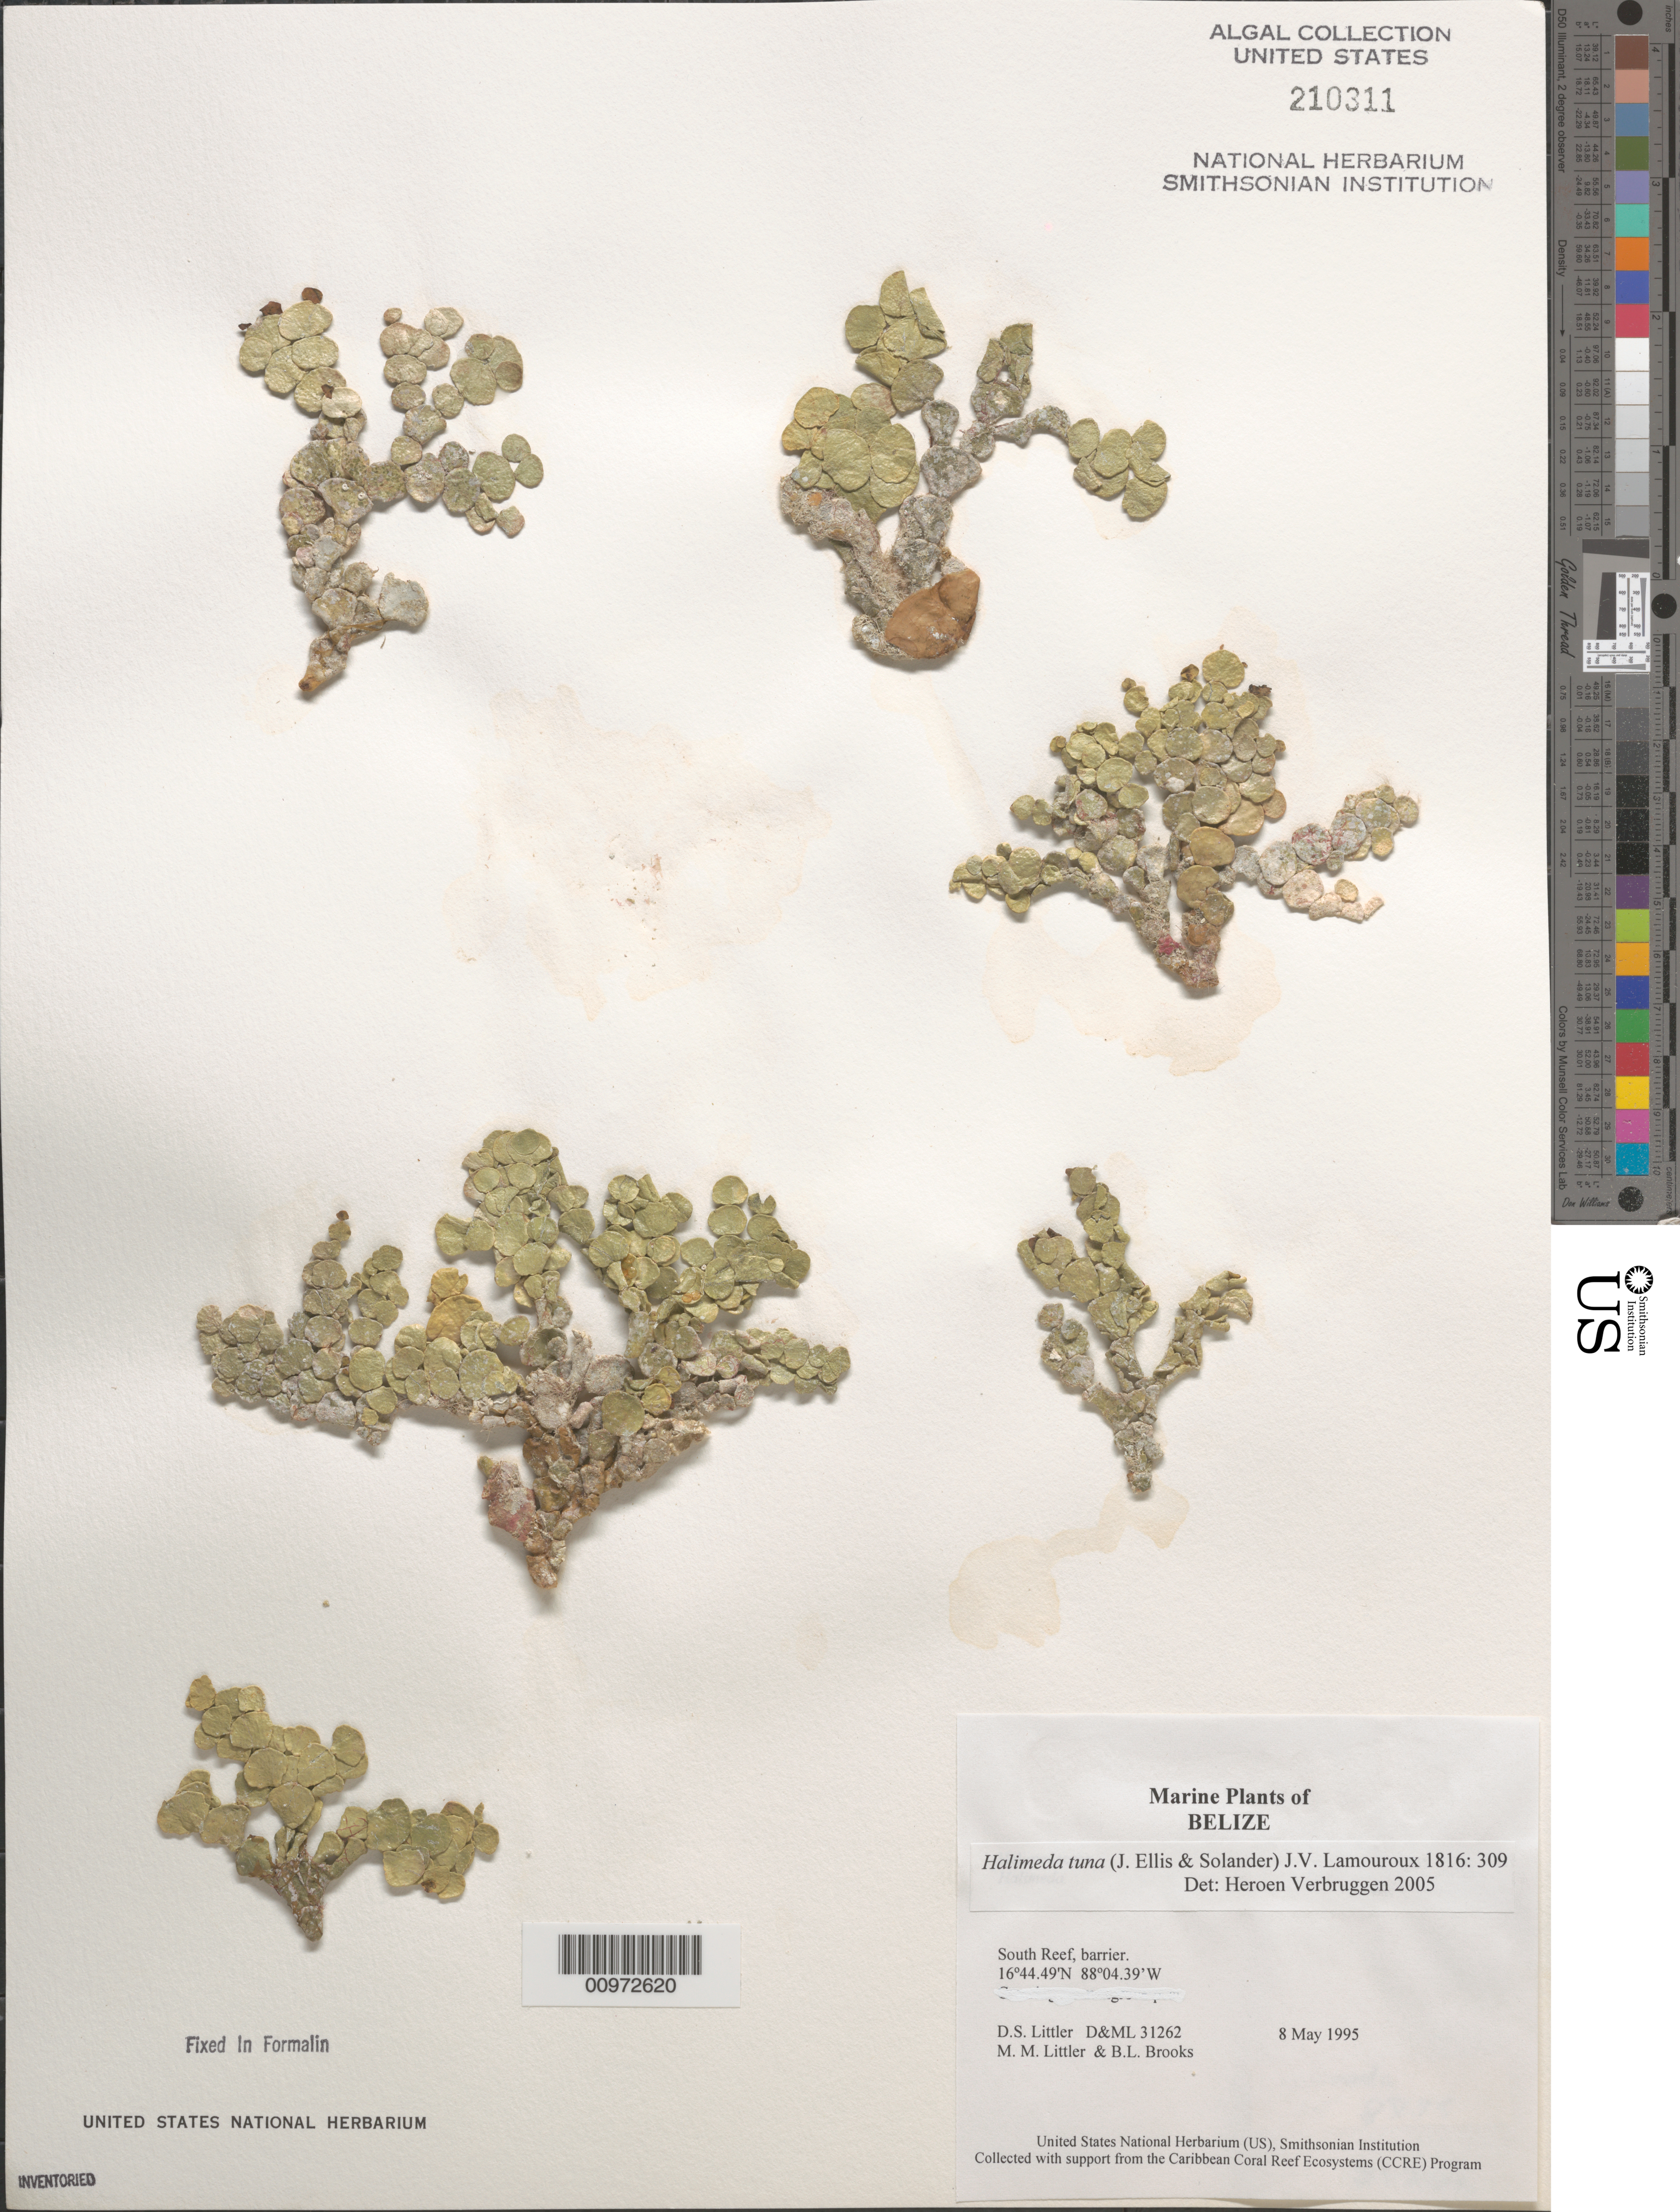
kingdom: Plantae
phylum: Chlorophyta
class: Ulvophyceae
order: Bryopsidales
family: Halimedaceae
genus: Halimeda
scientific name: Halimeda tuna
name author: (J. Ellis & Sol.) J.V.Lamouroux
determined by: Verbruggen, H.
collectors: D. S. Littler, M. M. Littler & B. Brooks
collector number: D&ML 31262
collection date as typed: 08 May 1995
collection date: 1995-05-08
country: Belize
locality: South Reef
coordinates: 16 44.49'N, 88 04.39'W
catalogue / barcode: US 210311